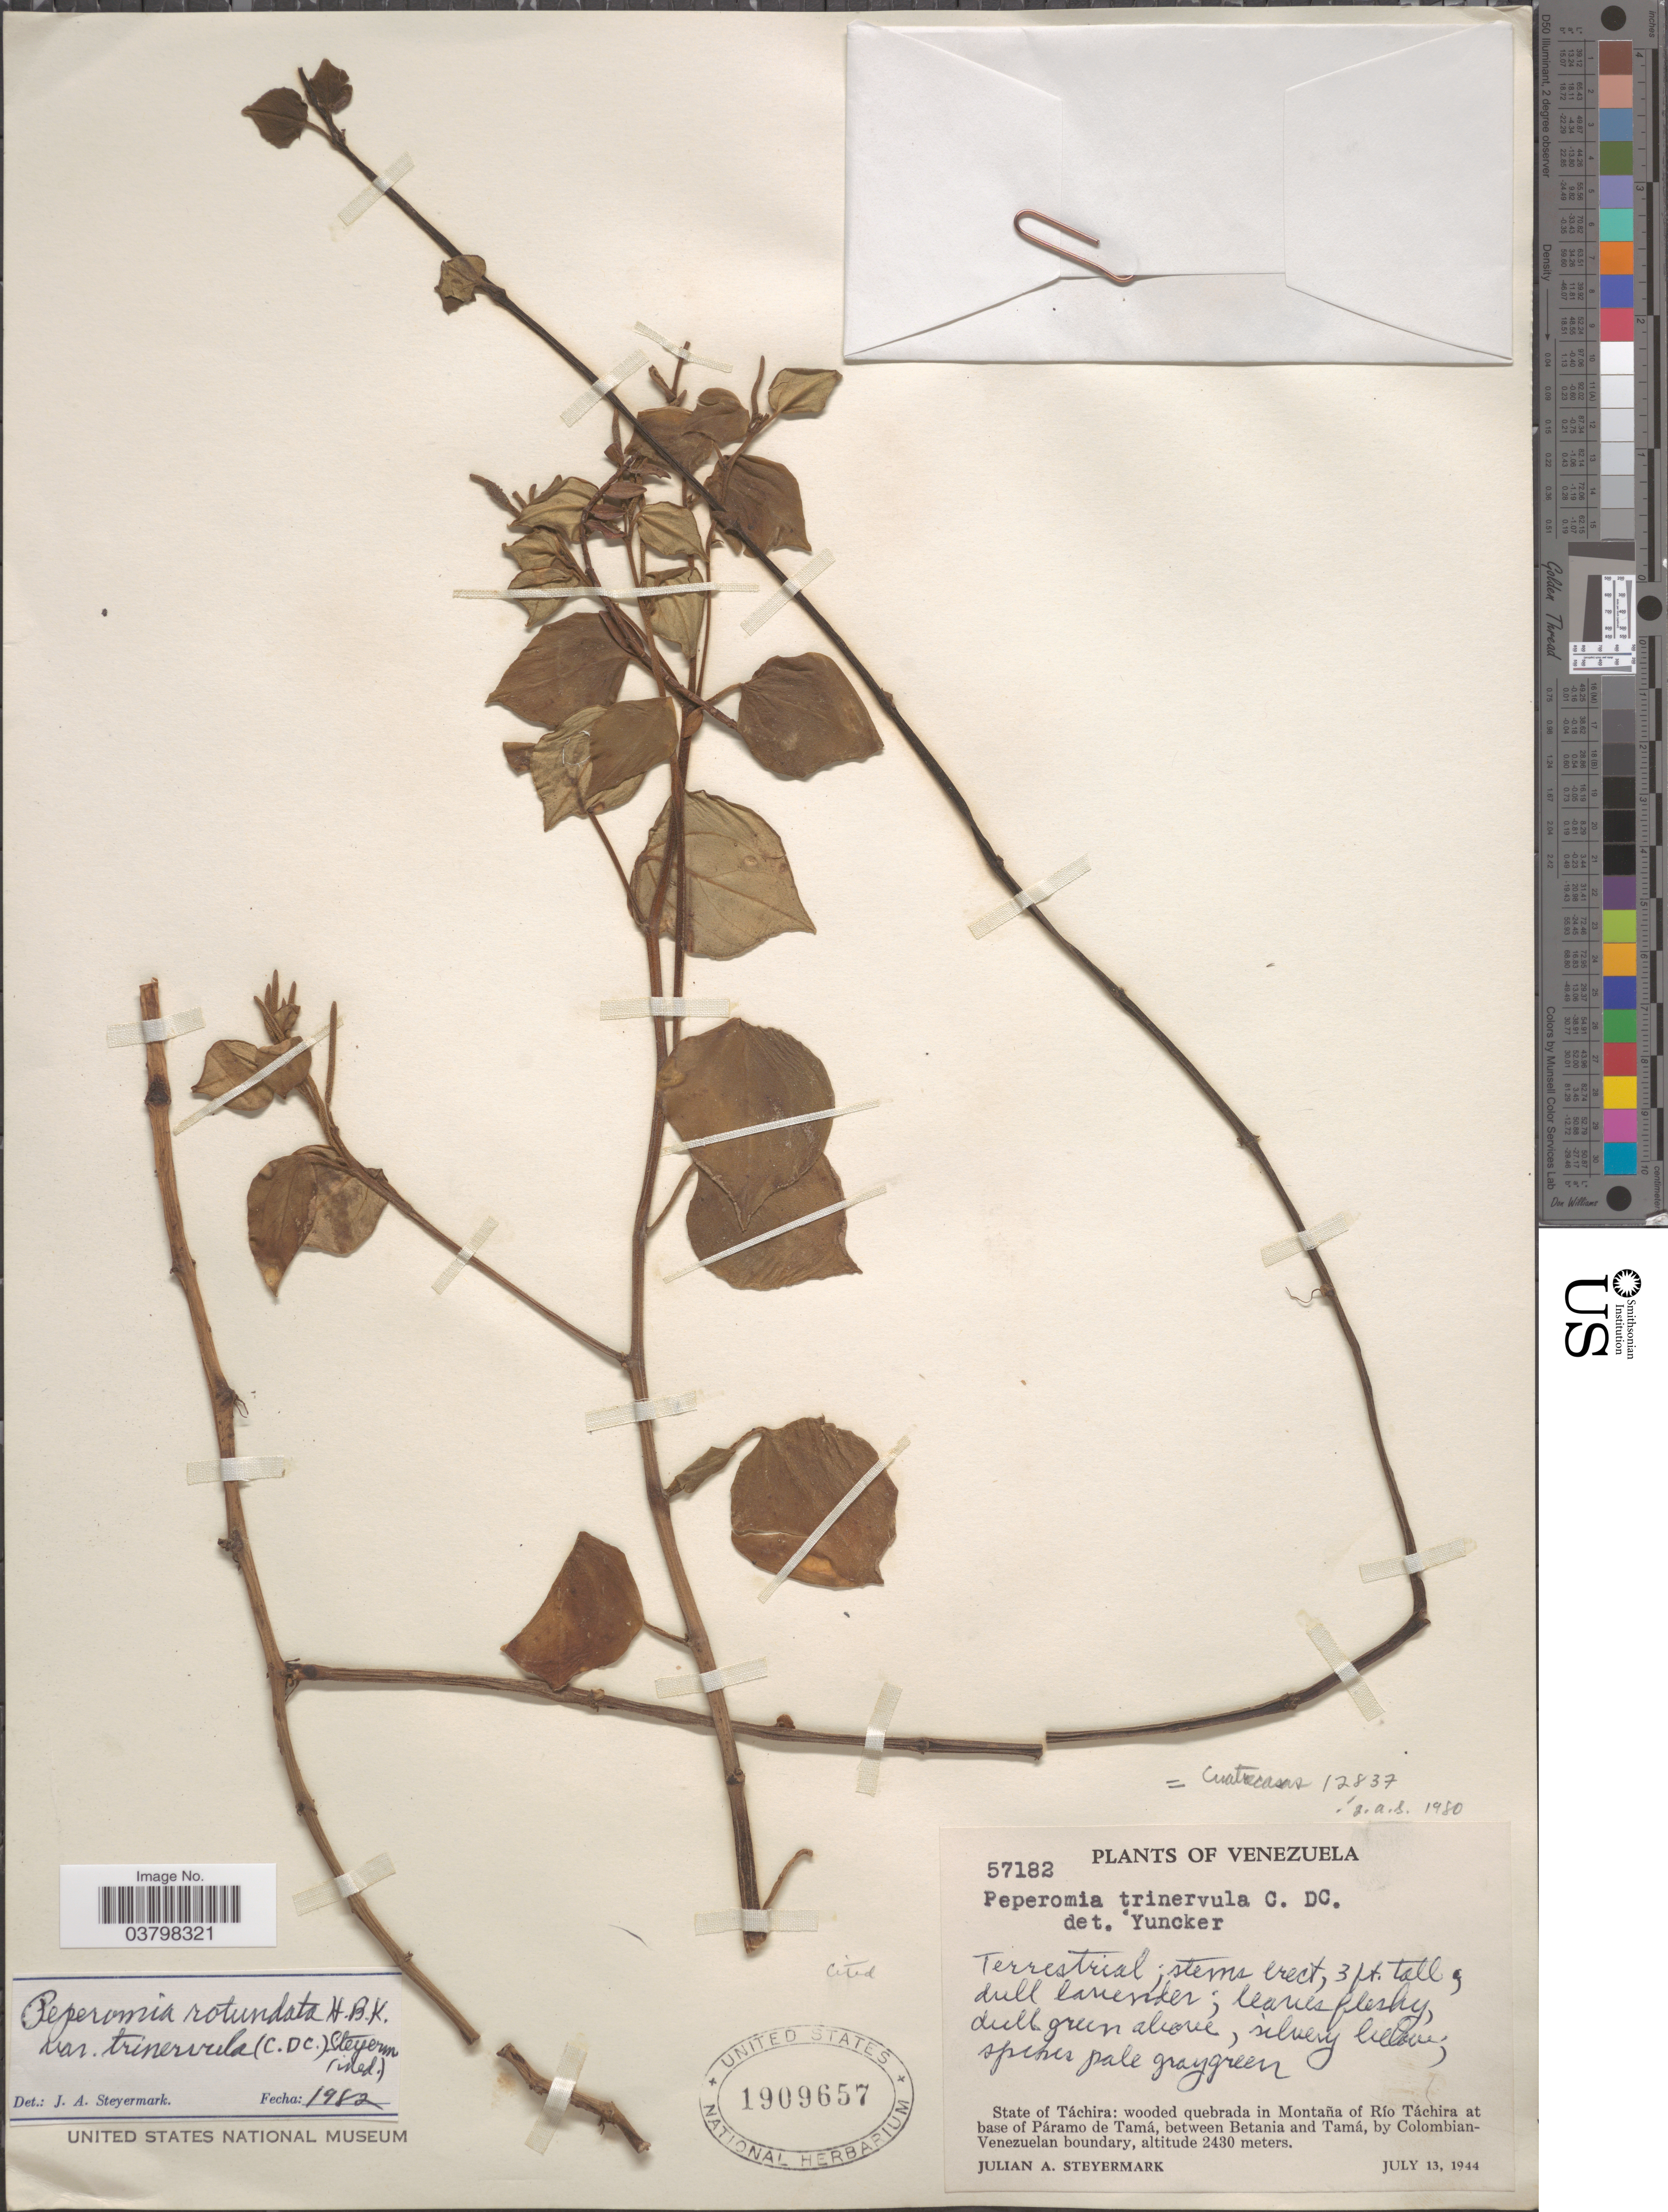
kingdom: Plantae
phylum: Tracheophyta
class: Magnoliopsida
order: Piperales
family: Piperaceae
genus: Peperomia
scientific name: Peperomia rotundata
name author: Kunth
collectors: J. Steyermark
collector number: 57182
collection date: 1944-07-13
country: Venezuela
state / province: Tachira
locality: Wooded quebrada in Montaña of Río Táchira at base of Páramo de Tamá, between Betania and Tamá, by Colombian-Venezuelan boundary.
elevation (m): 2430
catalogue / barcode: US 1909657